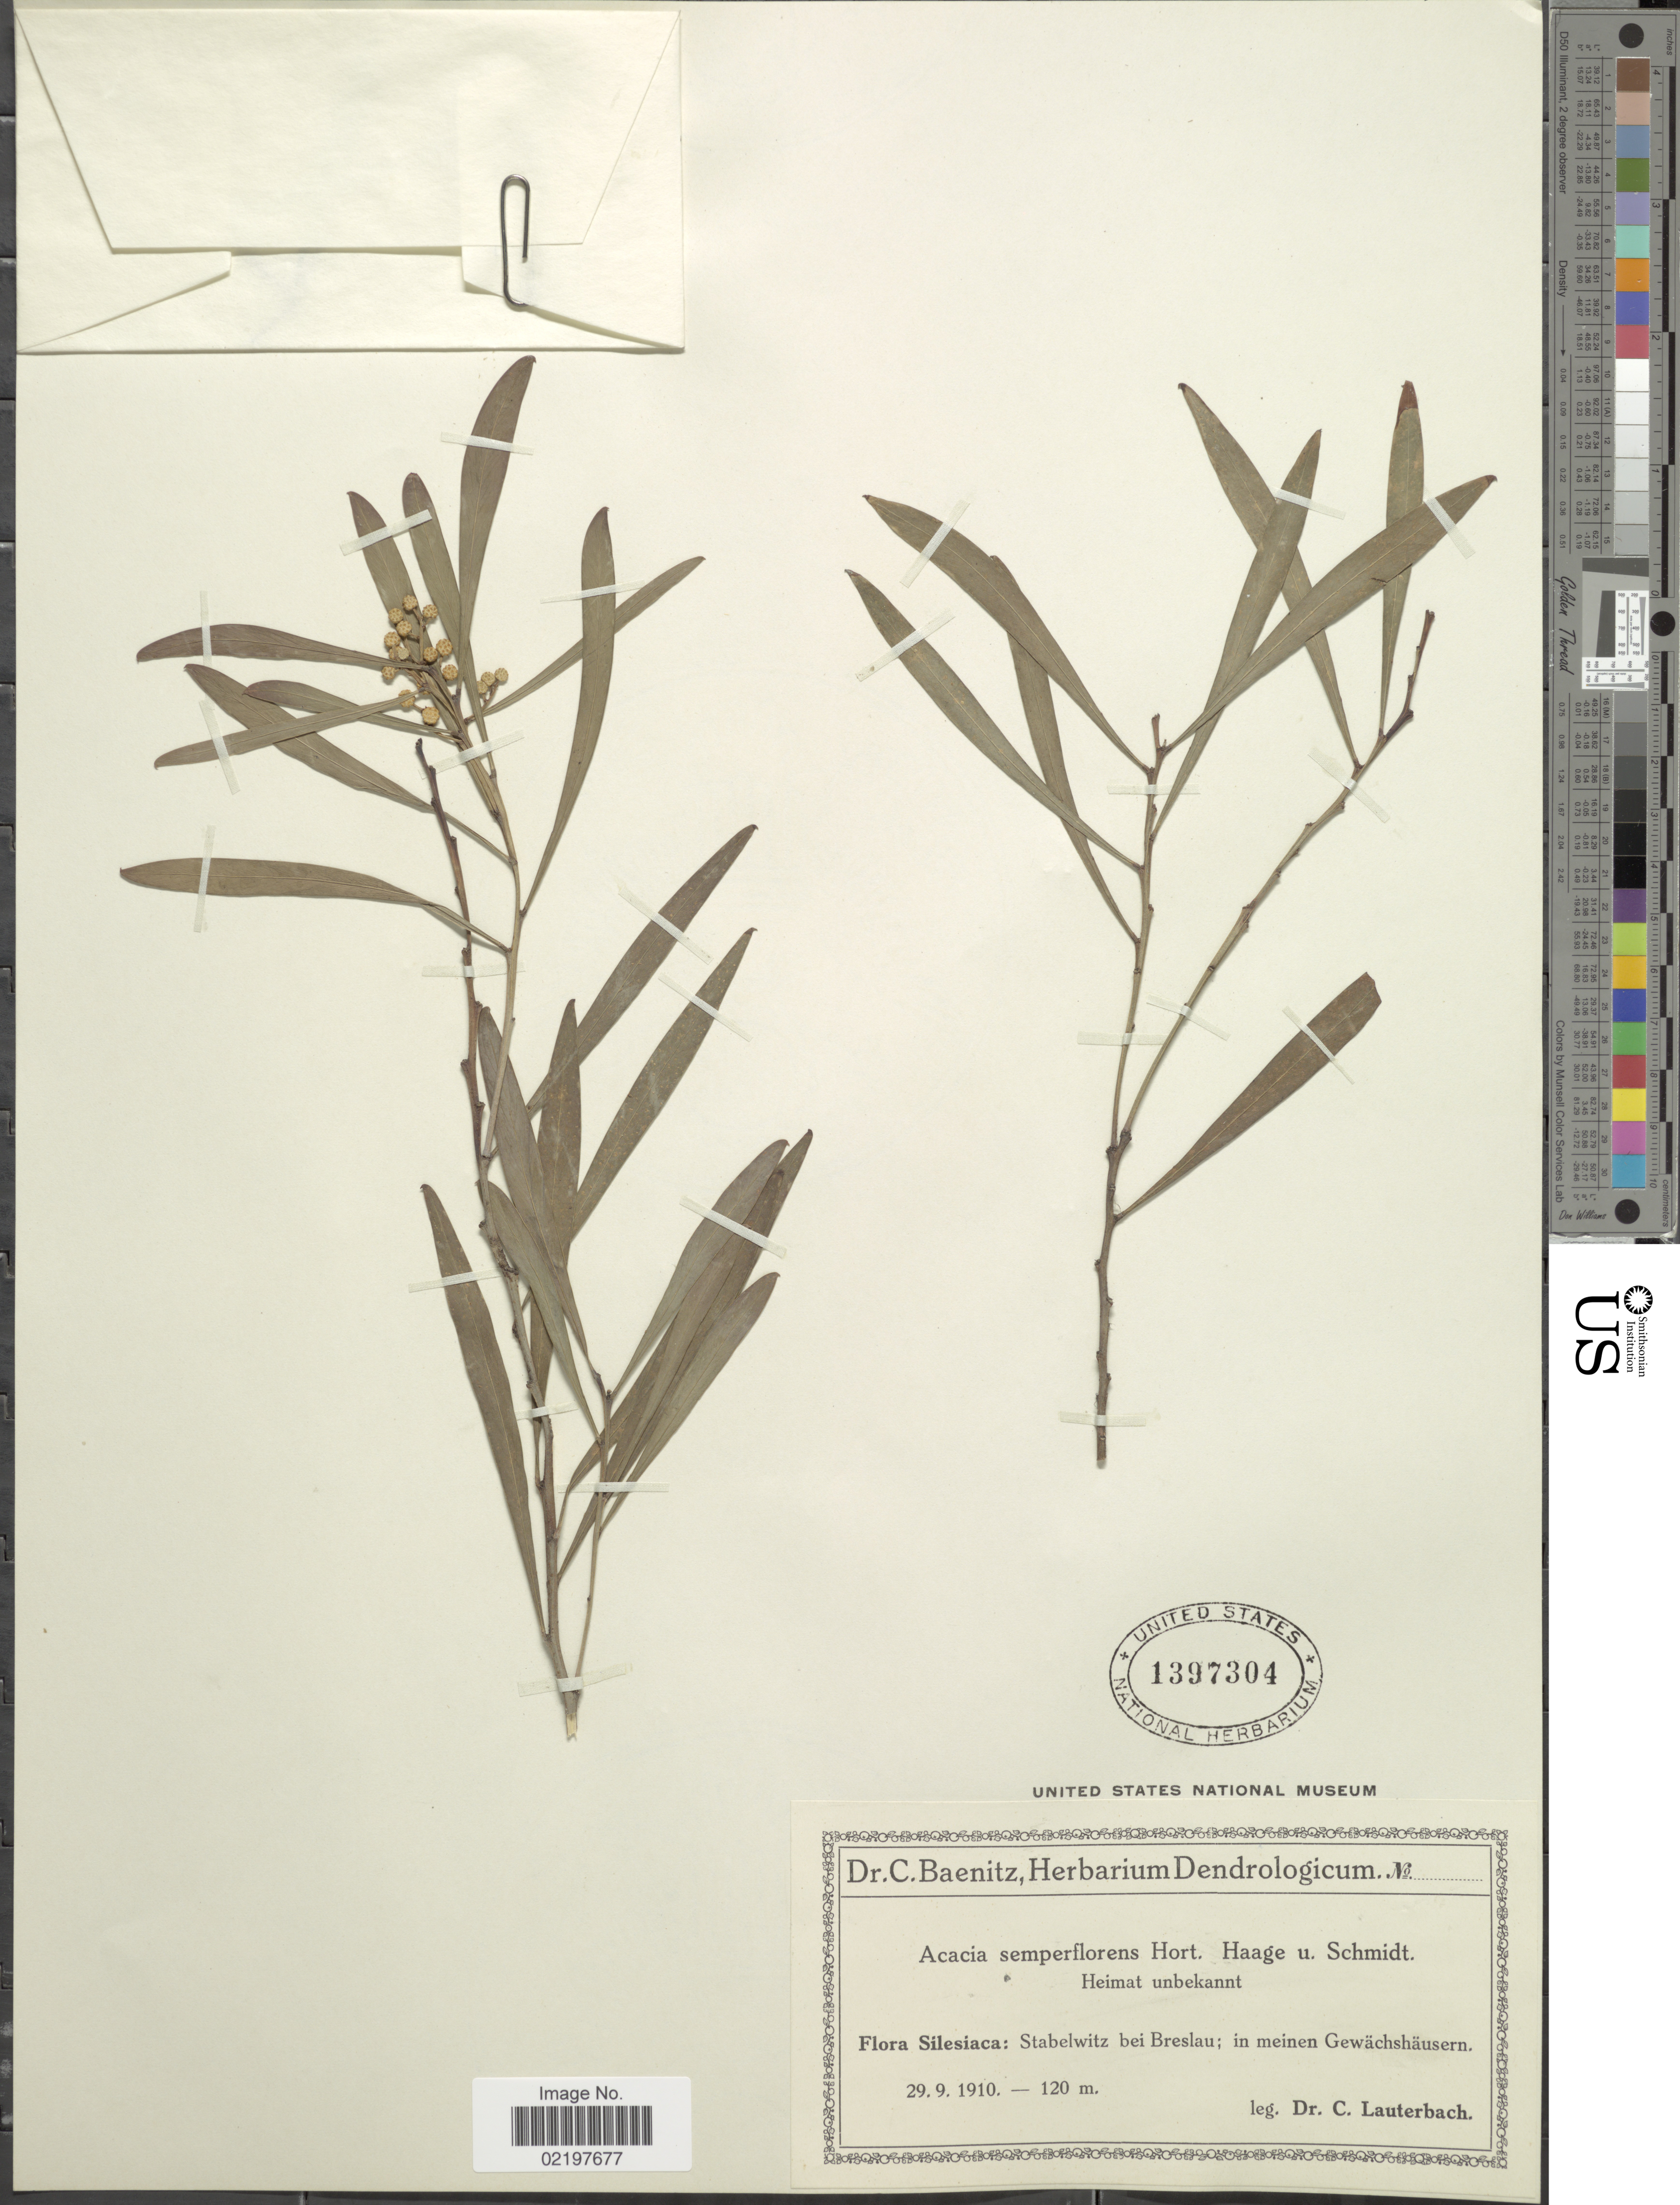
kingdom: Plantae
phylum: Tracheophyta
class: Magnoliopsida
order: Fabales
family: Fabaceae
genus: Acacia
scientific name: Acacia semperflorens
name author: Jacques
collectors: C. A. G. Lauterbach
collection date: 1910-09-29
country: Poland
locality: Heimat umbekannt, Silesiaca: Stabelwitz bei Breslau: in meinen Gewachshausern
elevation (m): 120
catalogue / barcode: US 1397304